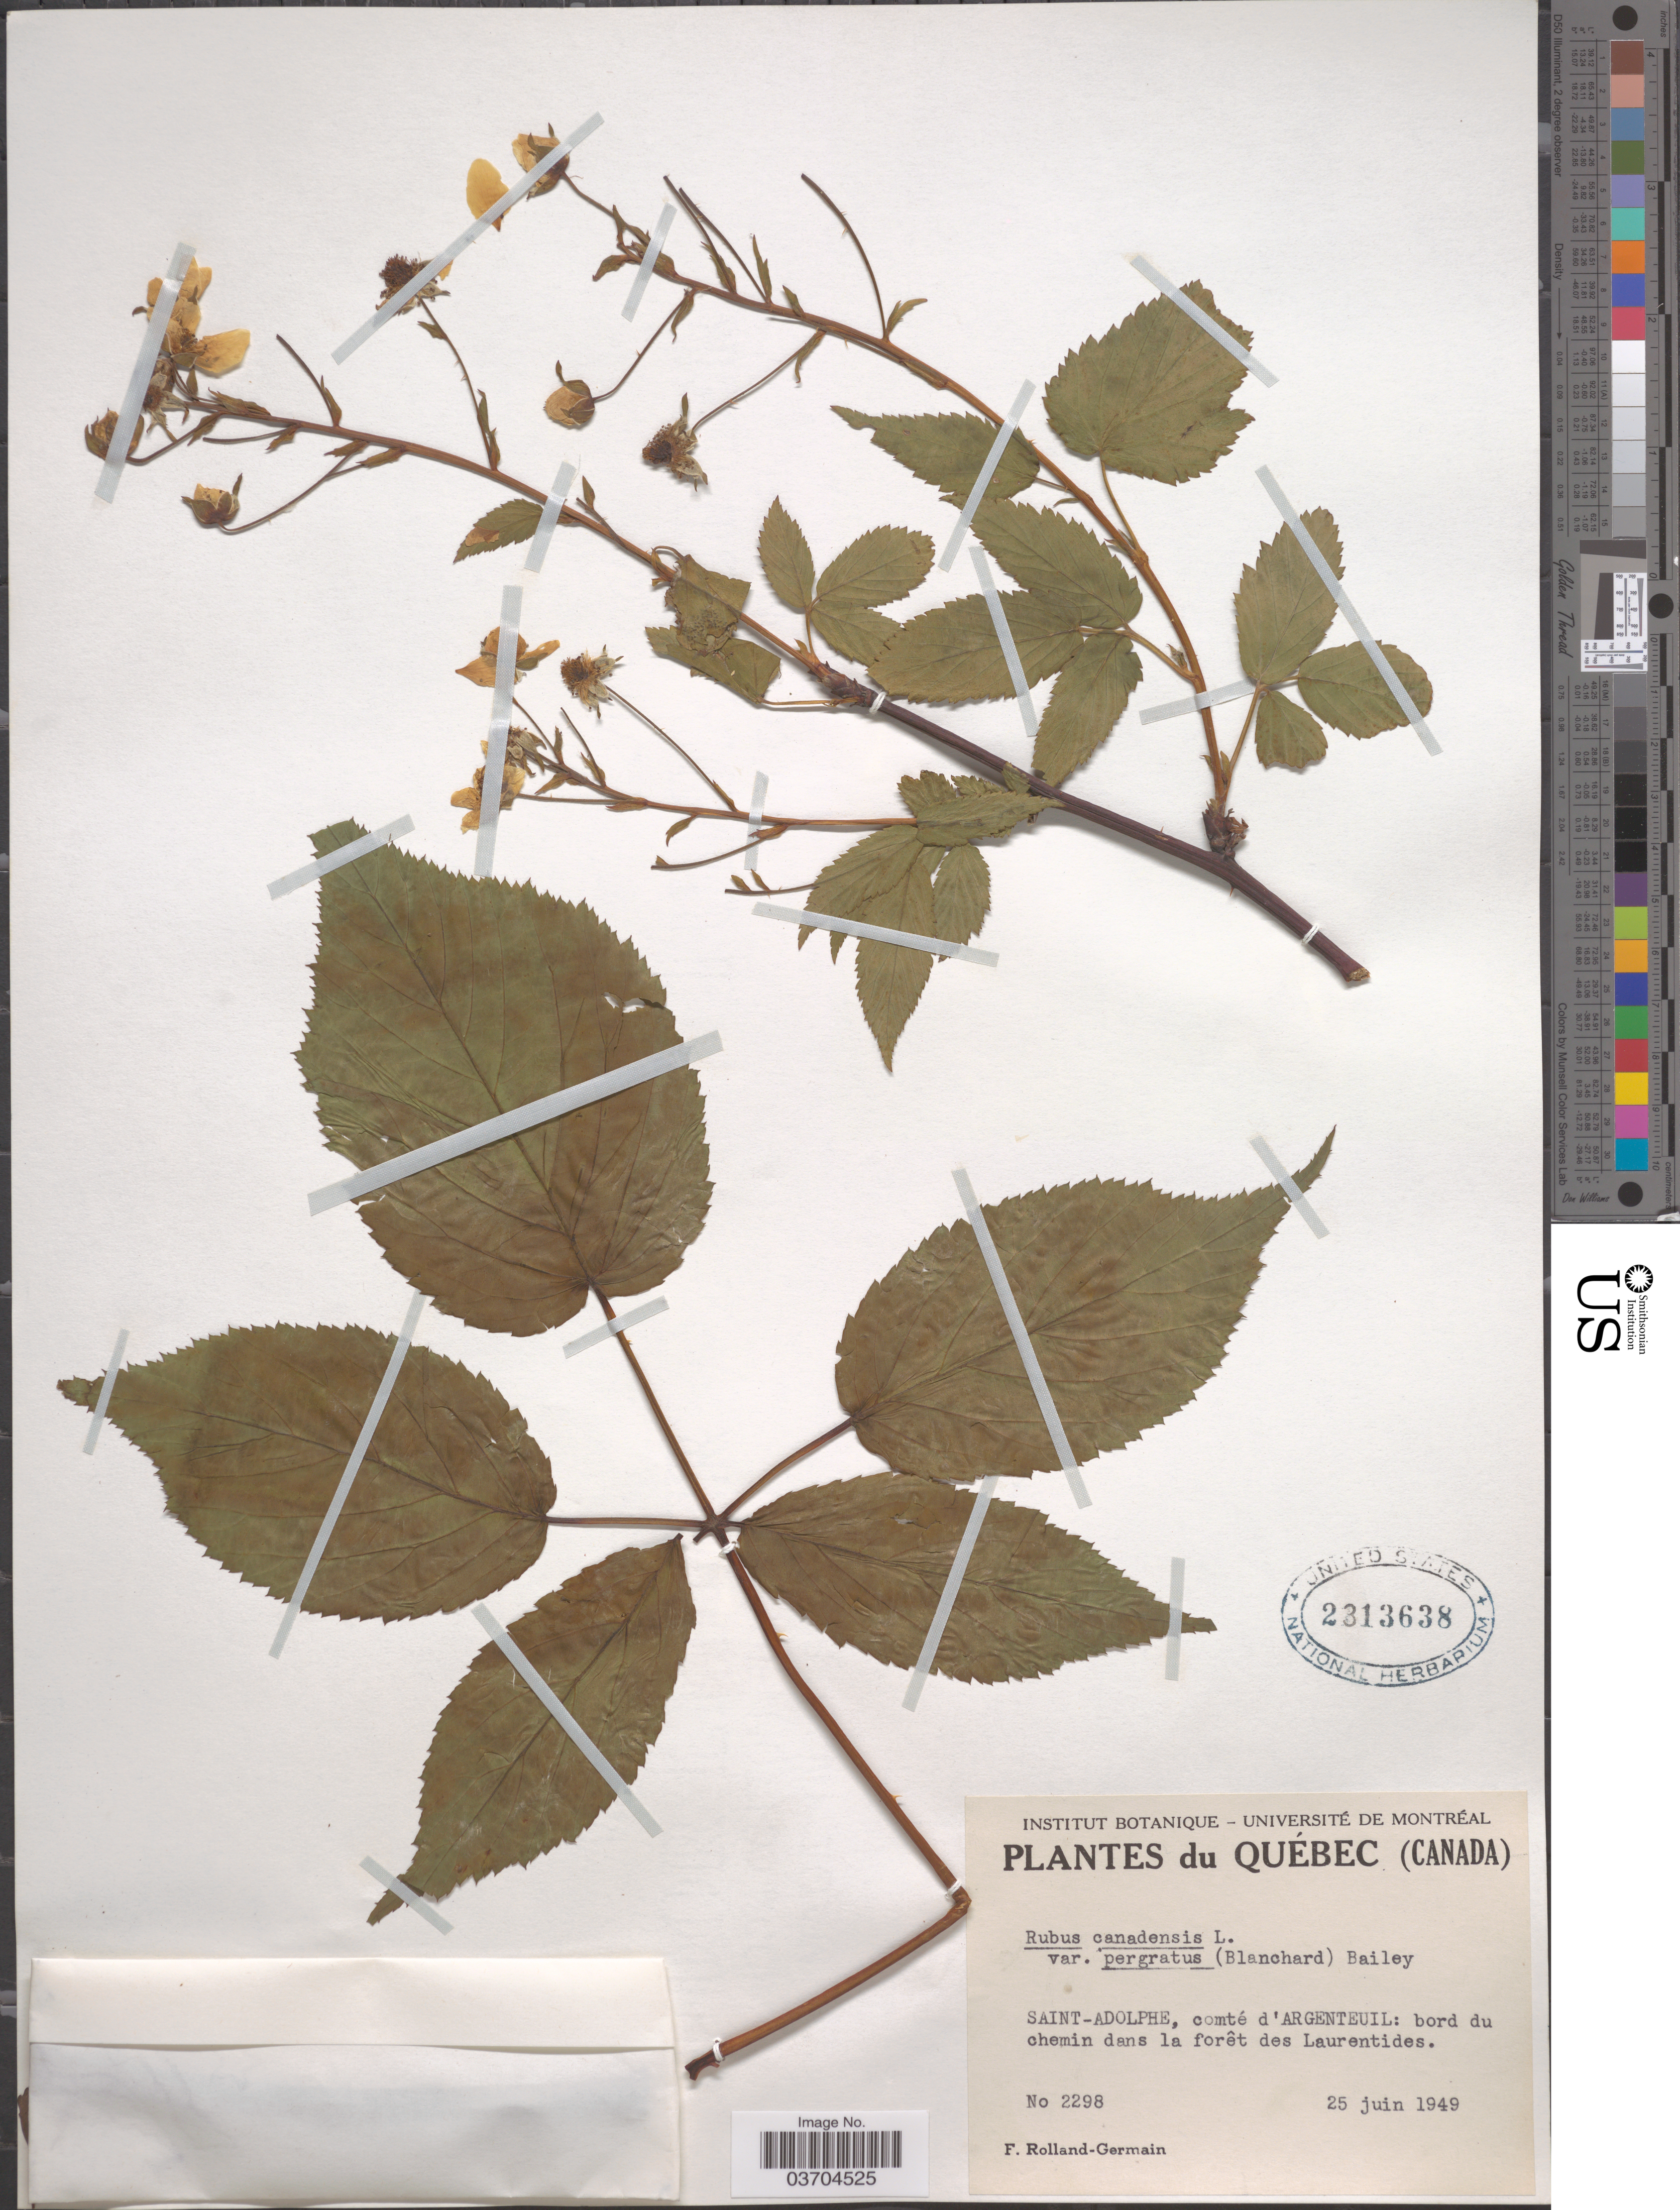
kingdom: Plantae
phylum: Tracheophyta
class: Magnoliopsida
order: Rosales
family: Rosaceae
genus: Rubus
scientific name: Rubus canadensis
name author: L.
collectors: Rolland-Germain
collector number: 2298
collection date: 1949-06-25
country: Canada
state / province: Quebec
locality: Saint-Adolphe, comté d'Argenteuil: bord du chemin dans la forêt des Laurentides.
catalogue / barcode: US 2313638